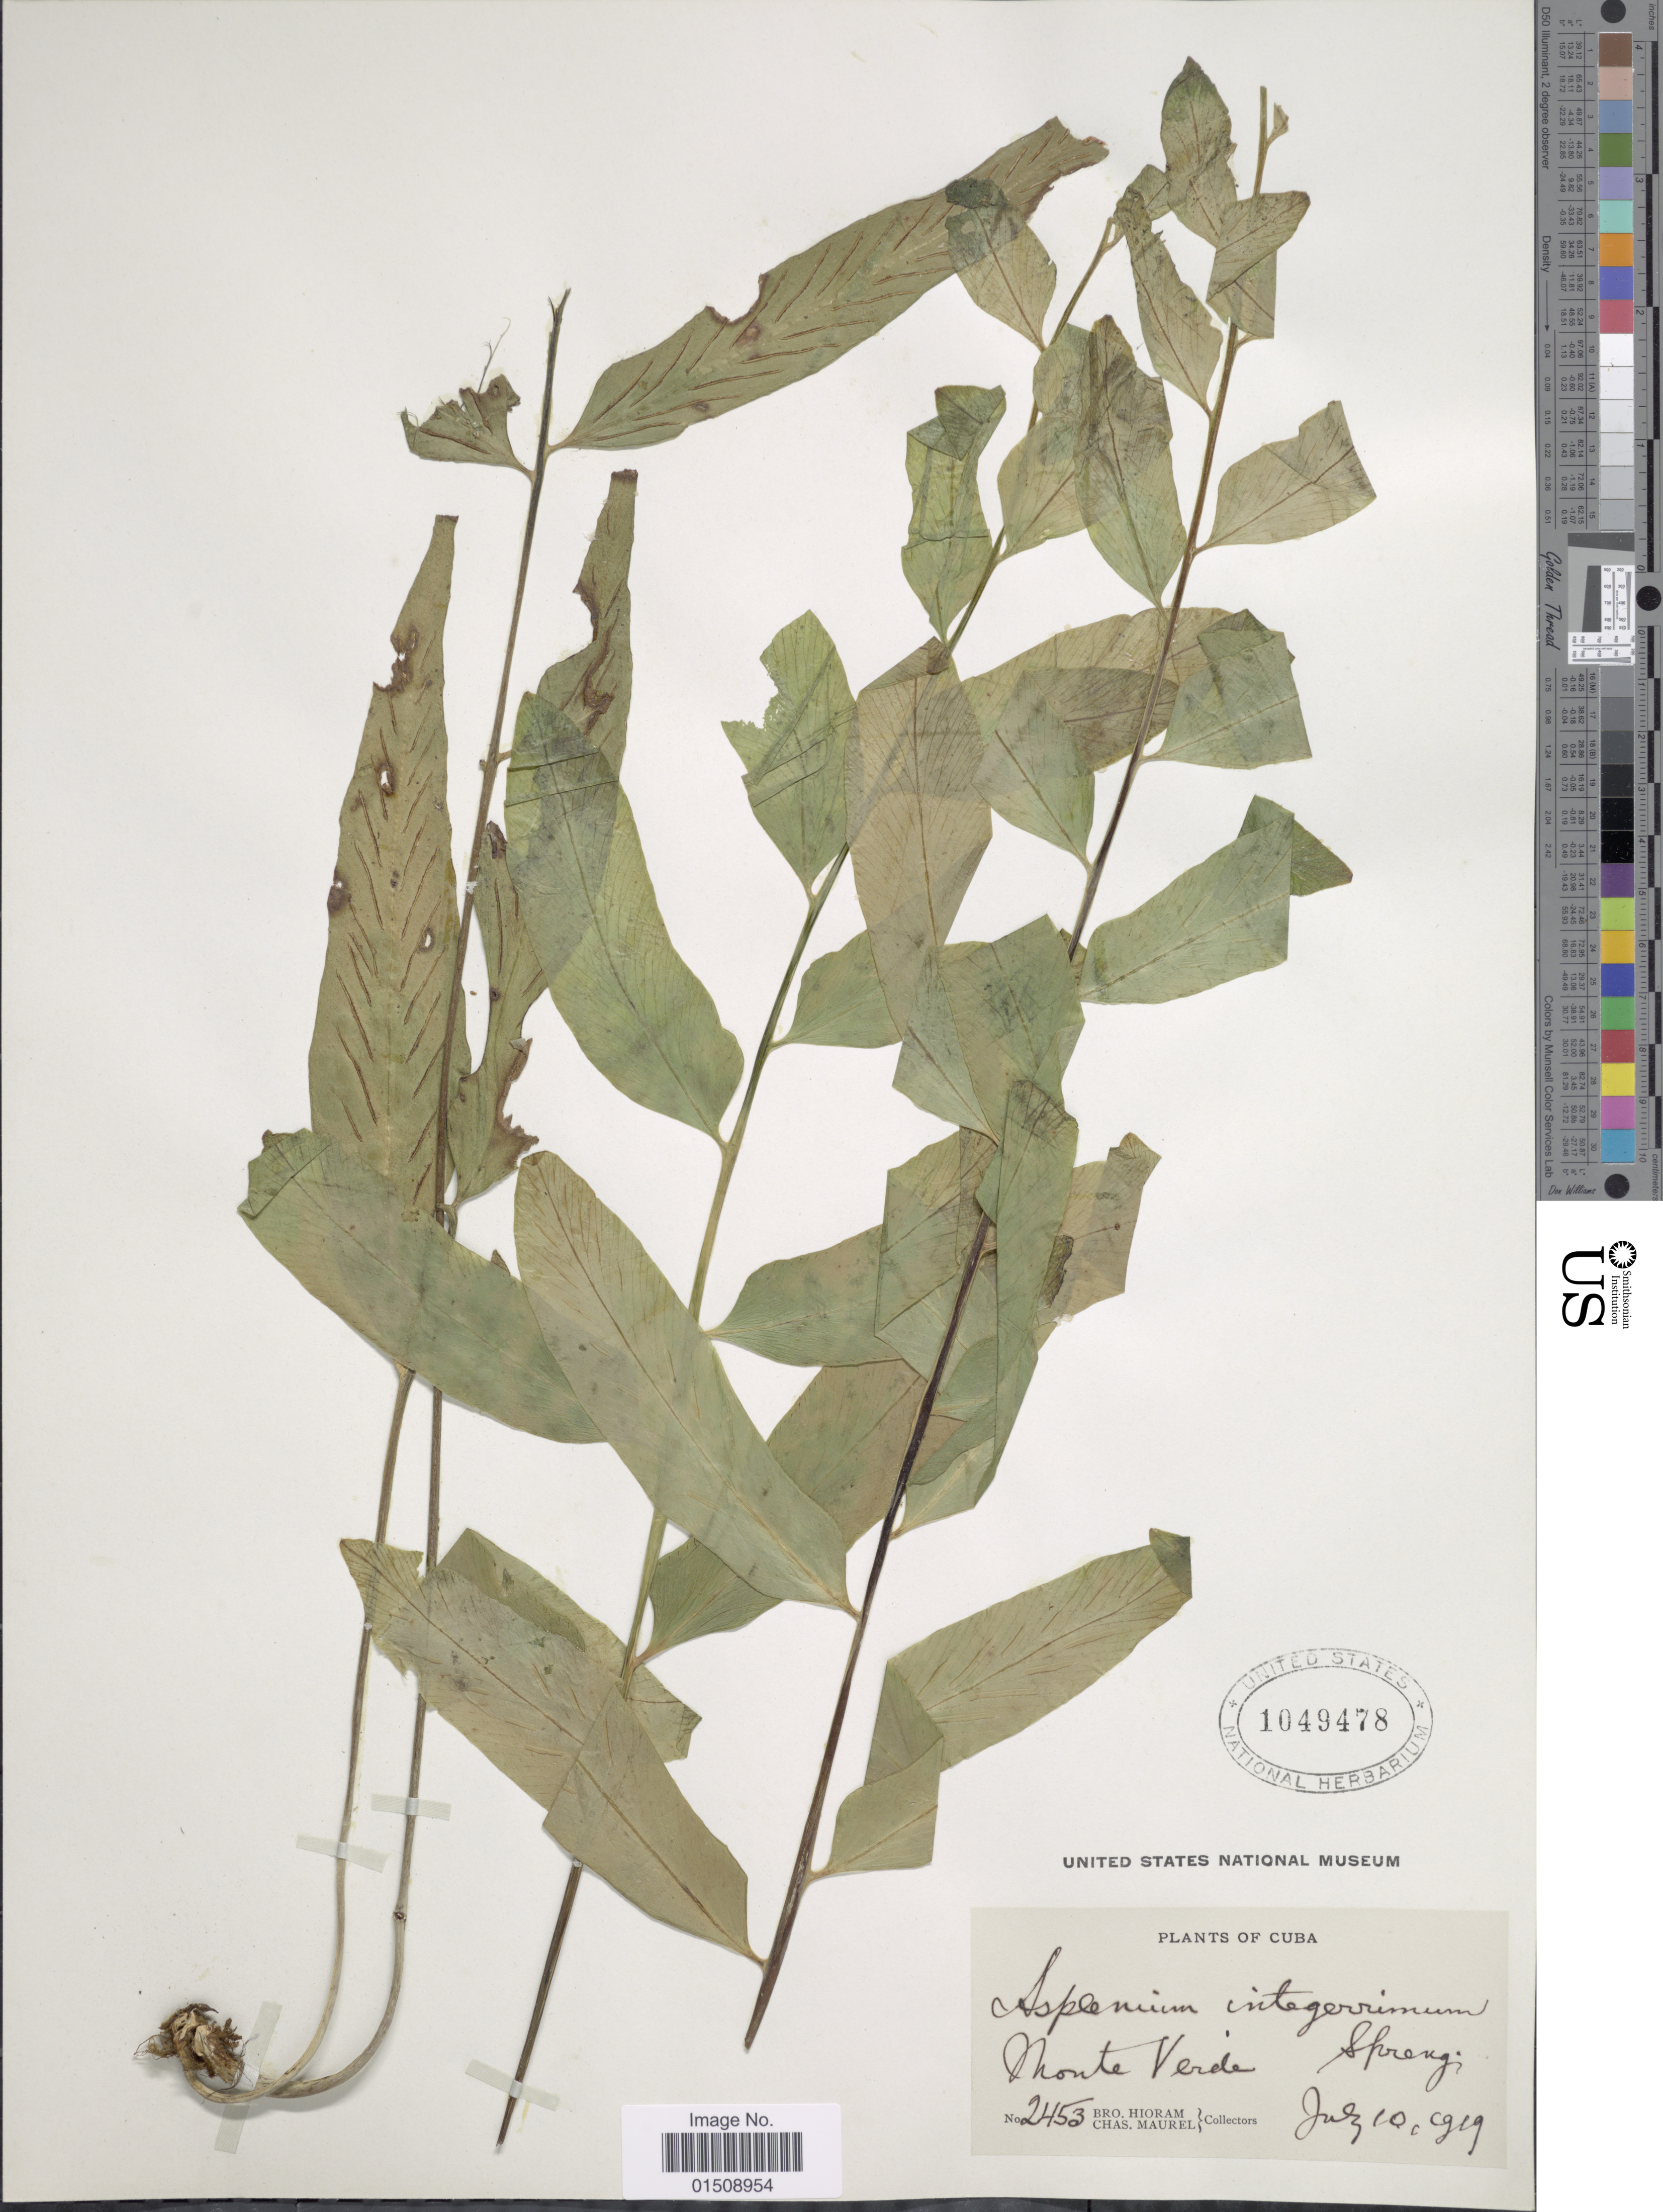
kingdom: Plantae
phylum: Tracheophyta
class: Polypodiopsida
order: Polypodiales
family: Aspleniaceae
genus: Asplenium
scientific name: Asplenium juglandifolium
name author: Lam.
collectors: Bro. Hioram & C. Maurel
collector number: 1049478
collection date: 1919-07-10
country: Cuba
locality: Monte Verde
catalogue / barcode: US 1049478